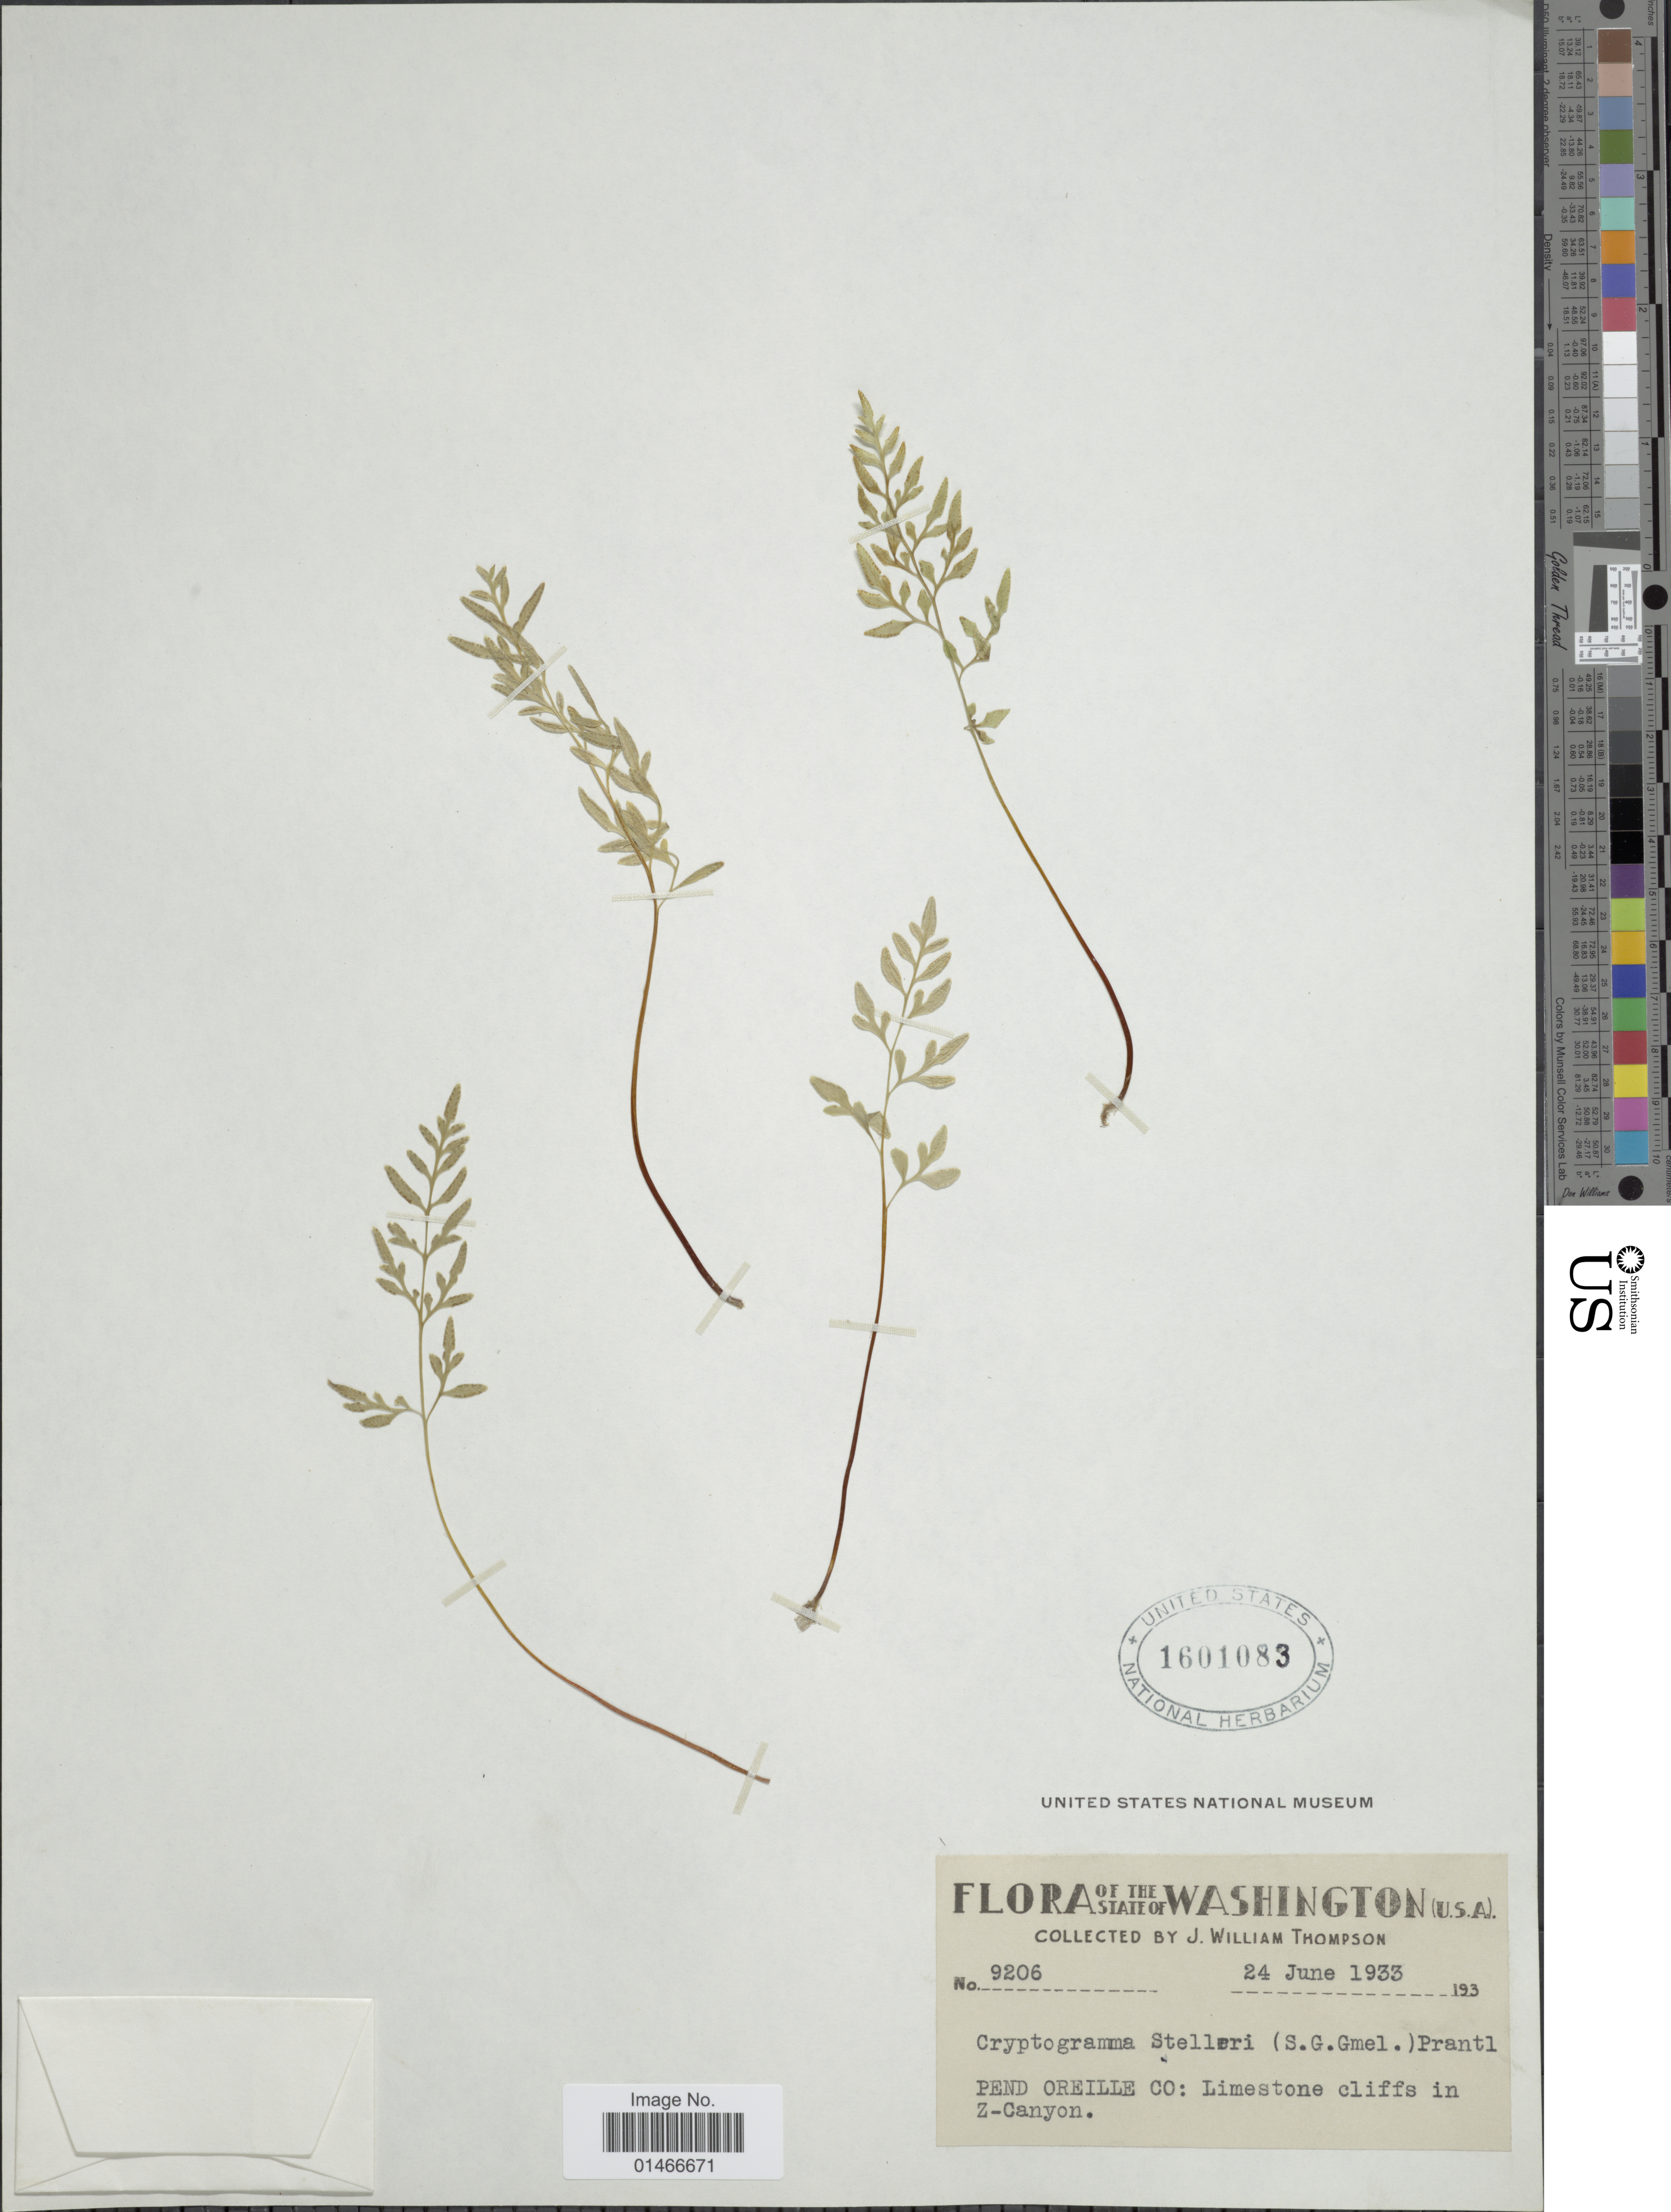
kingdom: Plantae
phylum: Tracheophyta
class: Polypodiopsida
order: Polypodiales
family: Pteridaceae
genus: Cryptogramma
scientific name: Cryptogramma stelleri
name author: (S.G. Gmel.) Prantl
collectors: J. W. Thompson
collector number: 9206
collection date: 1933-06-24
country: United States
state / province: Washington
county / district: Pend Oreille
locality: U.S.A. Pend Oreille Co: Limestone cliffs in Z-Canyon.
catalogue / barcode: US 1601083